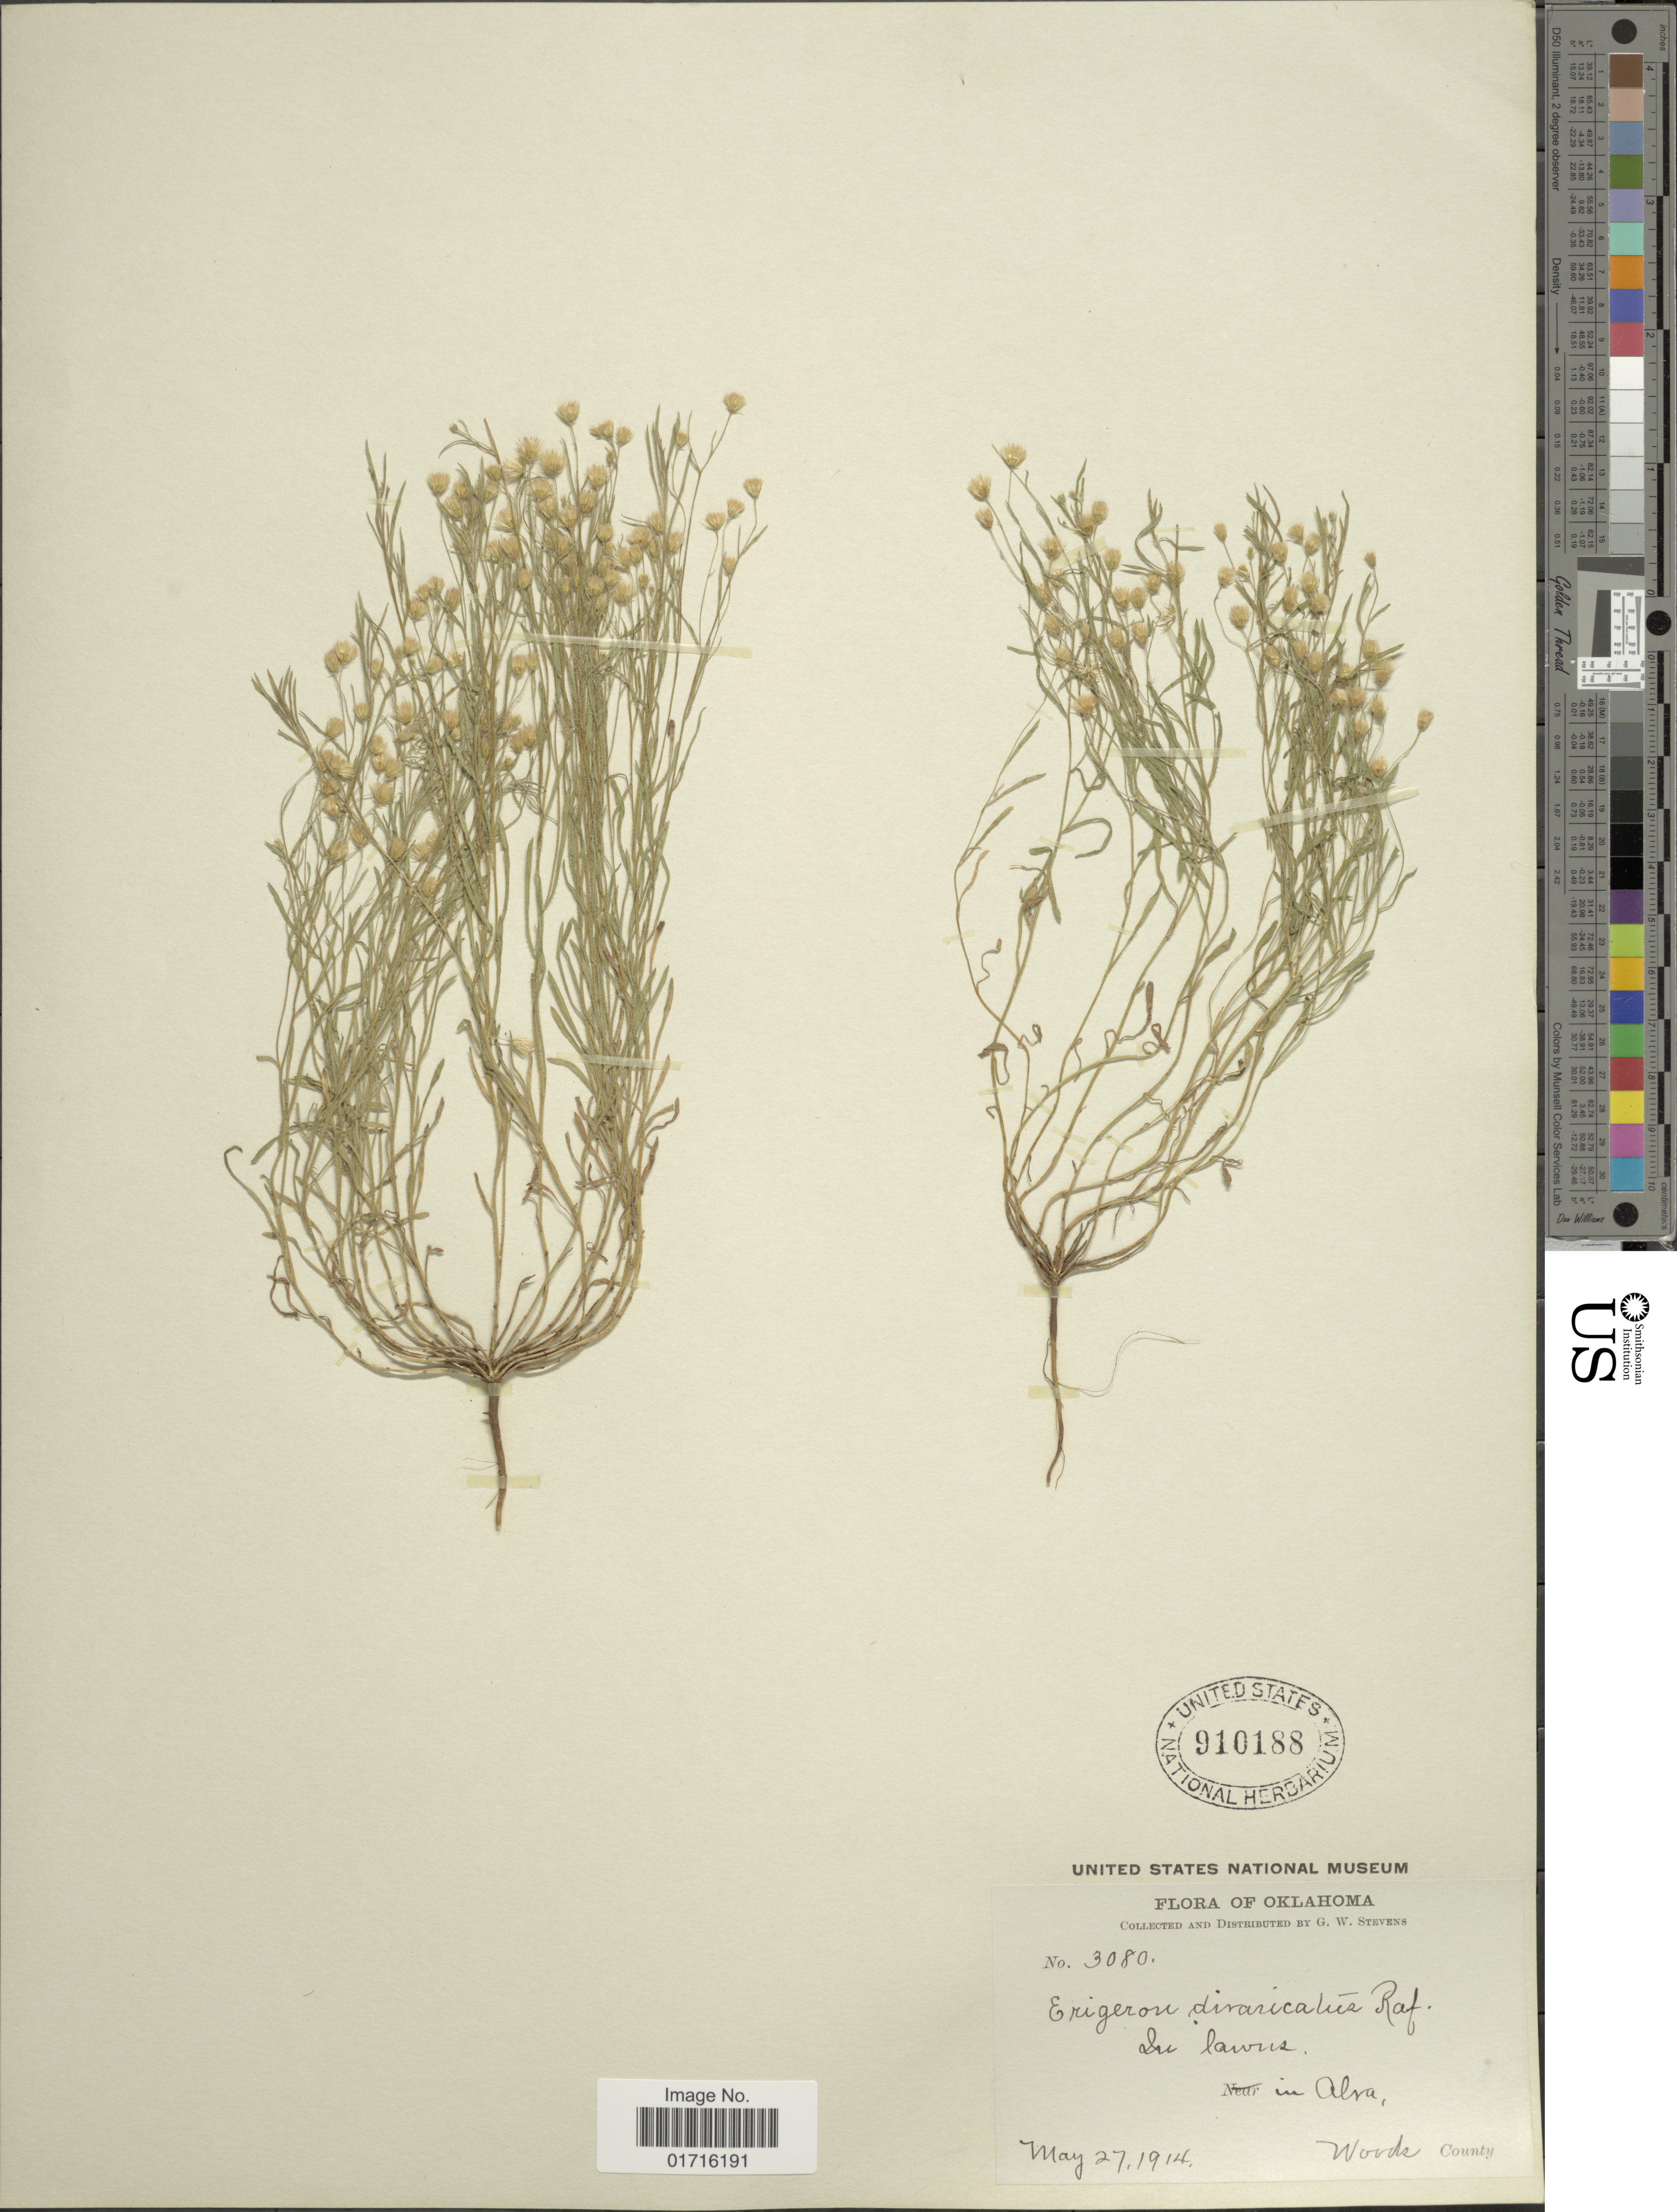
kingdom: Plantae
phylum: Tracheophyta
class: Magnoliopsida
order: Asterales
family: Asteraceae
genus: Conyza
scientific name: Conyza divaricata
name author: Spreng.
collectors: G. W. Stevens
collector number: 3080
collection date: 1914-05-27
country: United States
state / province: Oklahoma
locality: In Alva, Woods County.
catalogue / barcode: US 910188